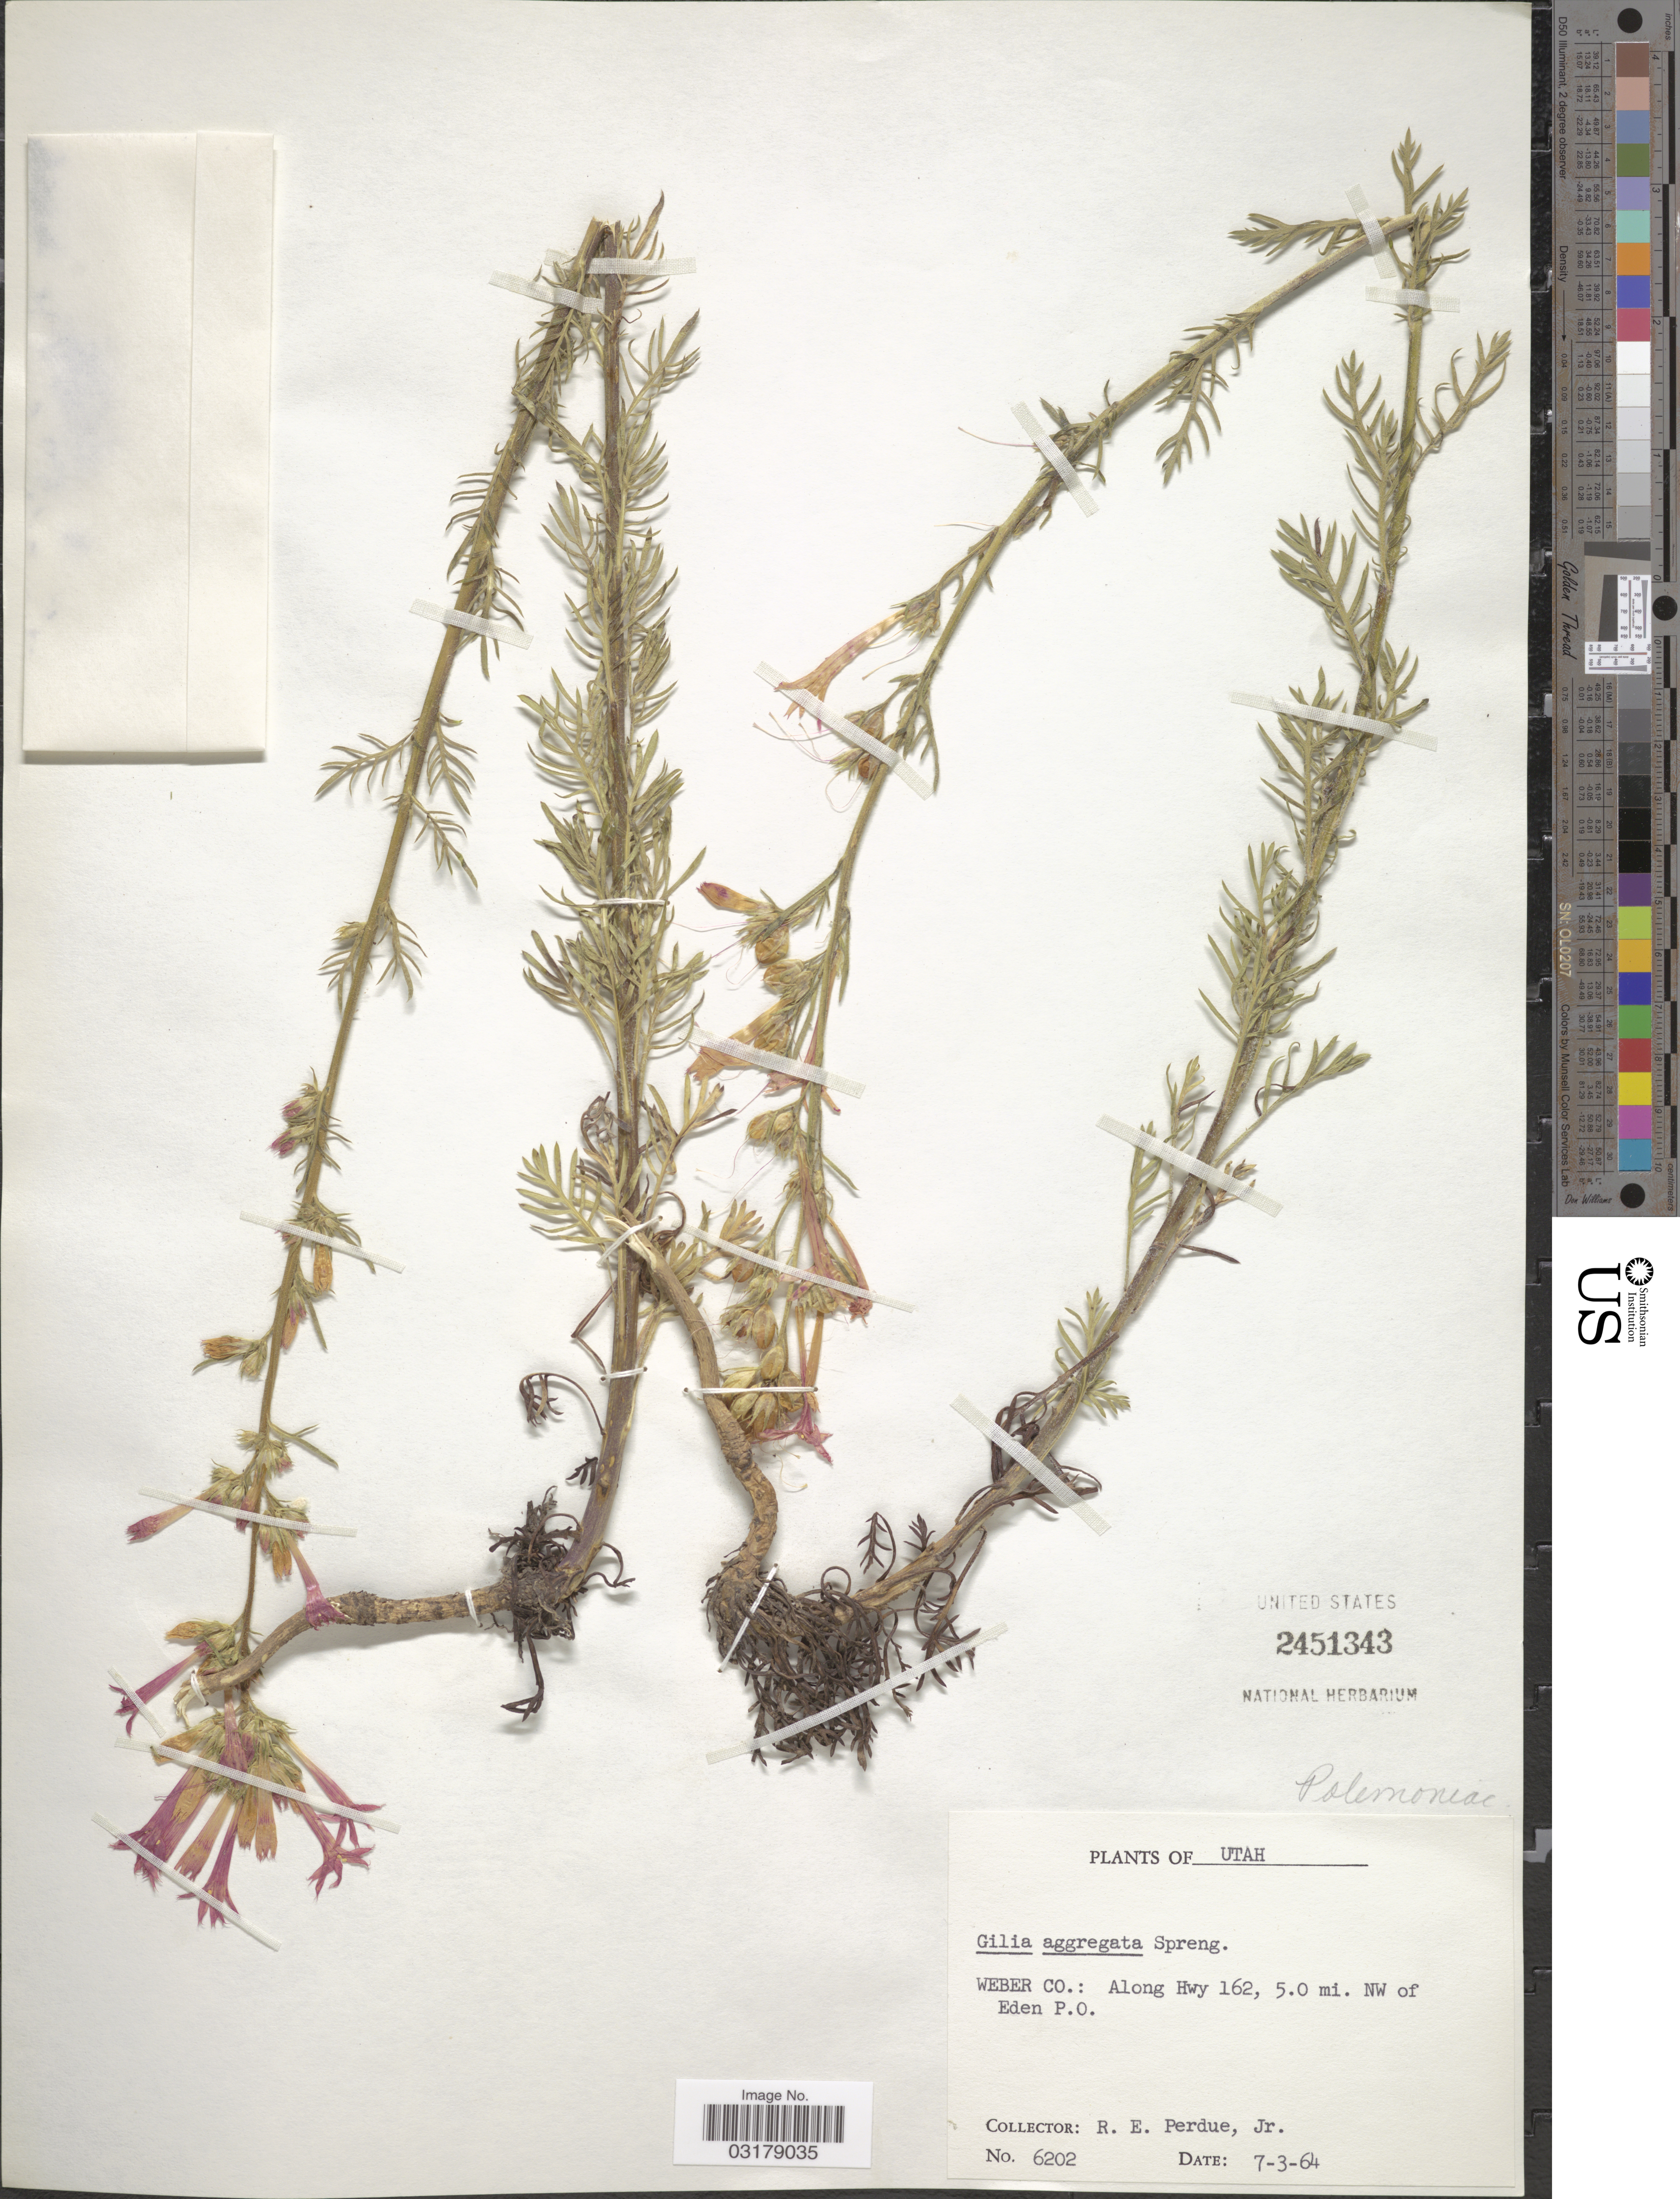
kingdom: Plantae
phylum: Tracheophyta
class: Magnoliopsida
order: Ericales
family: Polemoniaceae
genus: Ipomopsis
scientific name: Ipomopsis aggregata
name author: (Pursh) V.E. Grant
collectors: R. E. Perdue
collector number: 6202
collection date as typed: Transcribed d/m/y: 3/7/64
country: United States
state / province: Utah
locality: Weber Co.: Along Hwy 162, 5.0 mi. NW of Eden P.o.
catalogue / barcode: US 2451343